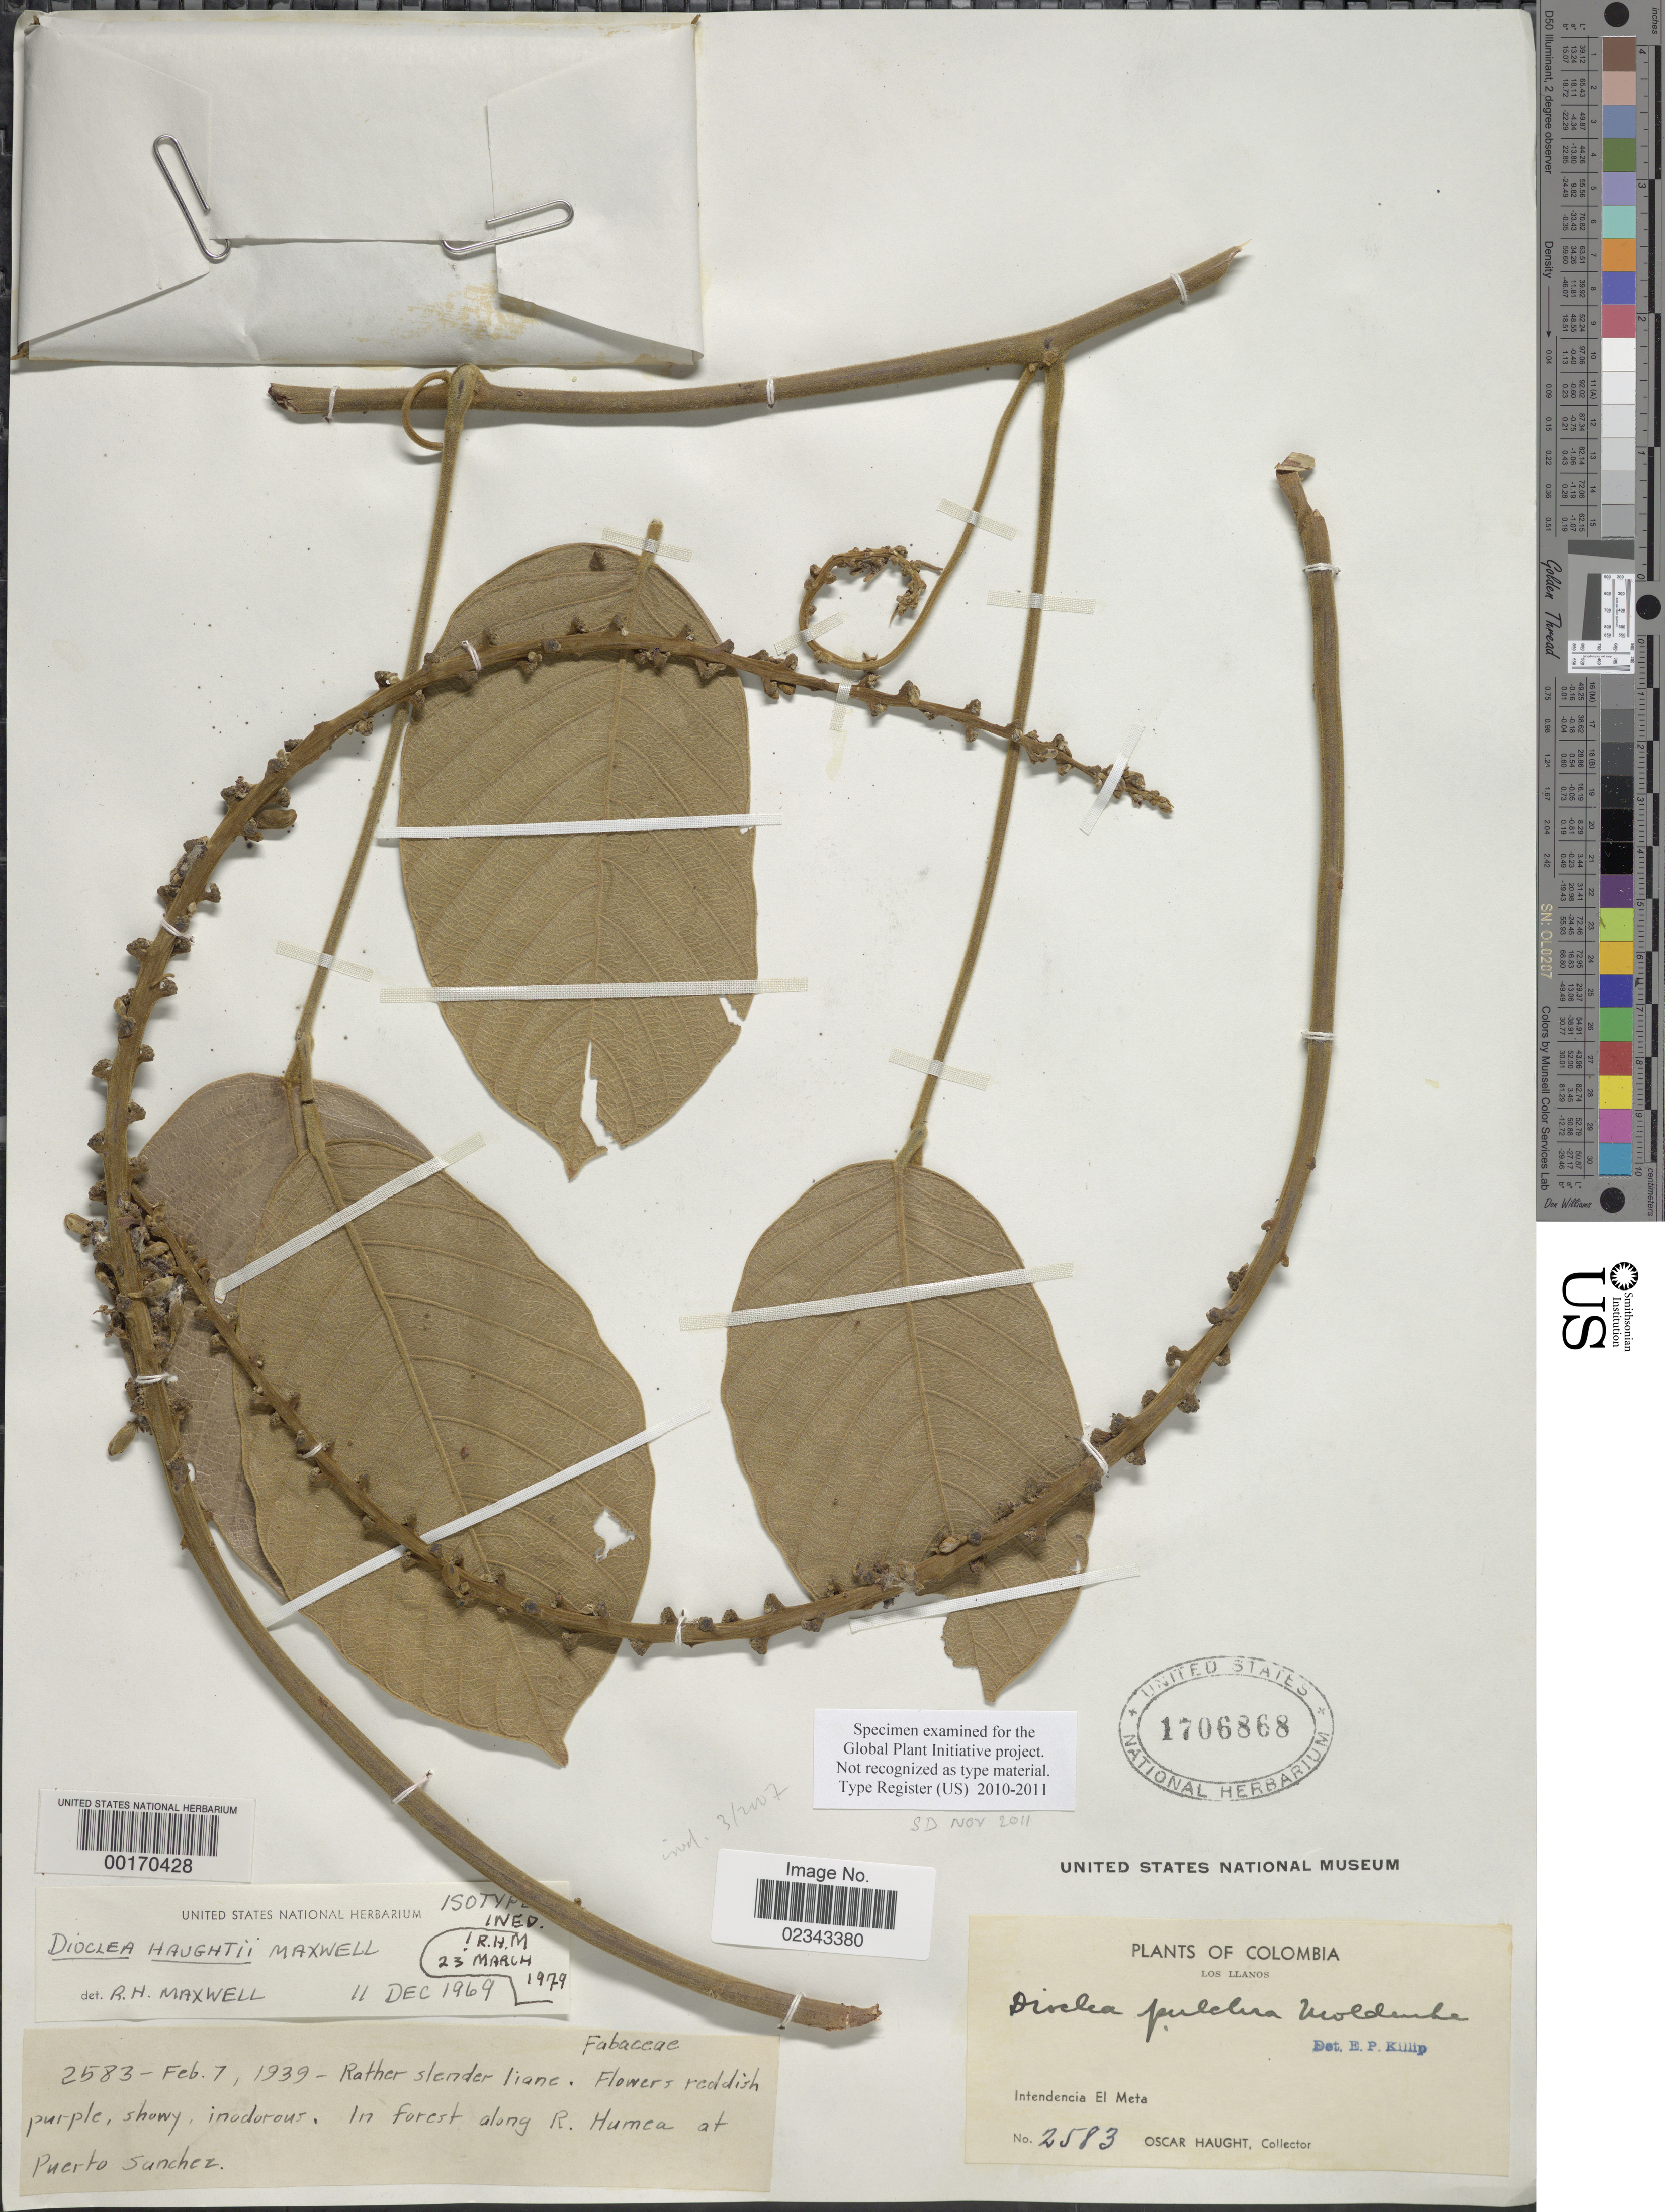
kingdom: Plantae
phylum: Tracheophyta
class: Magnoliopsida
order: Fabales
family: Fabaceae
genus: Dioclea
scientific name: Dioclea haughtii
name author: R.H. Maxwell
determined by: Maxwell, R. H., (JEF), Indiana University Southeast (UNITED STATES)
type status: Isotype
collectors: O. L. Haught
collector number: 2583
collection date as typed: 07 Feb 1939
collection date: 1939-02-07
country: Colombia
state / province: Meta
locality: Forest along Rio Humea at Puerto Sanchez.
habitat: In forest along R. Humea.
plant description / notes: Annotated by R.H. Maxwell (1969) as "isotype" of Dioclea haughtii Maxwell; ined. name, never published.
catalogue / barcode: US 1706868